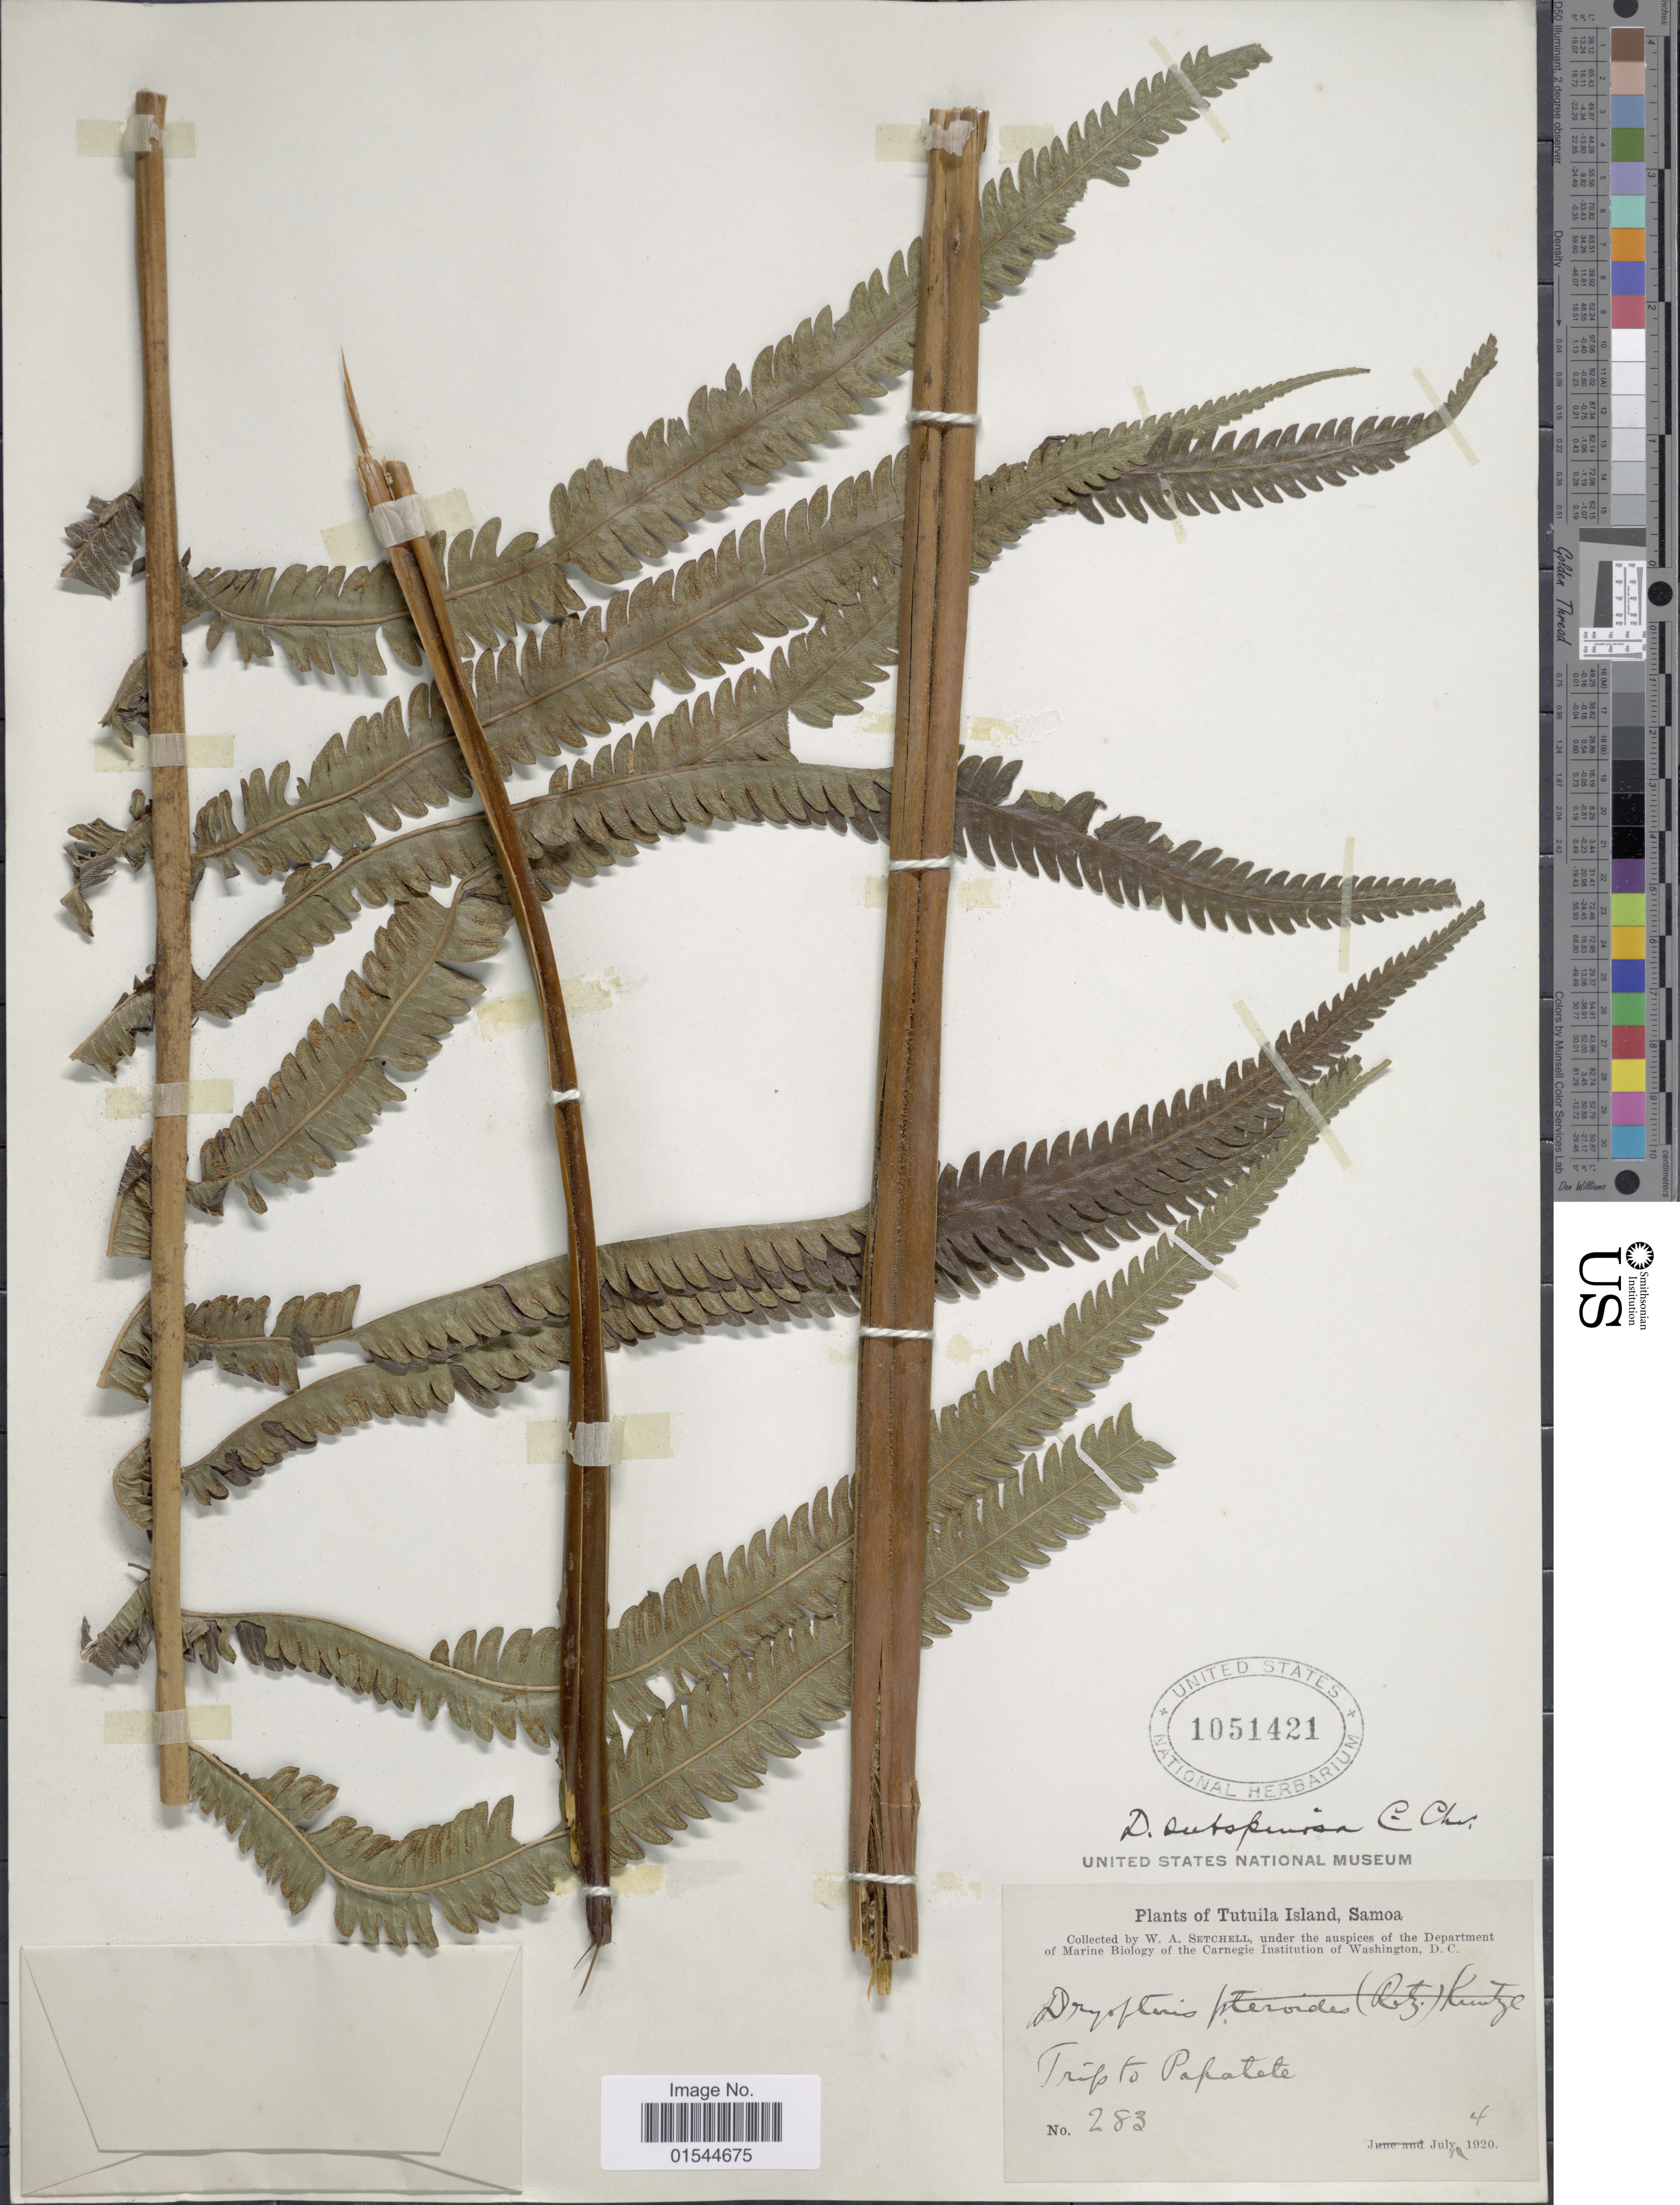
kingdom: Plantae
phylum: Tracheophyta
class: Polypodiopsida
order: Polypodiales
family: Thelypteridaceae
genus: Pneumatopteris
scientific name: Pneumatopteris glandulifera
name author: (Brack.) Holttum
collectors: W. Setchell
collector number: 283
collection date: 1920-07-04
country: American Samoa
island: Tutuila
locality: Tutuila Island, Samoa, Trip to Papatete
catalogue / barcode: US 1051421